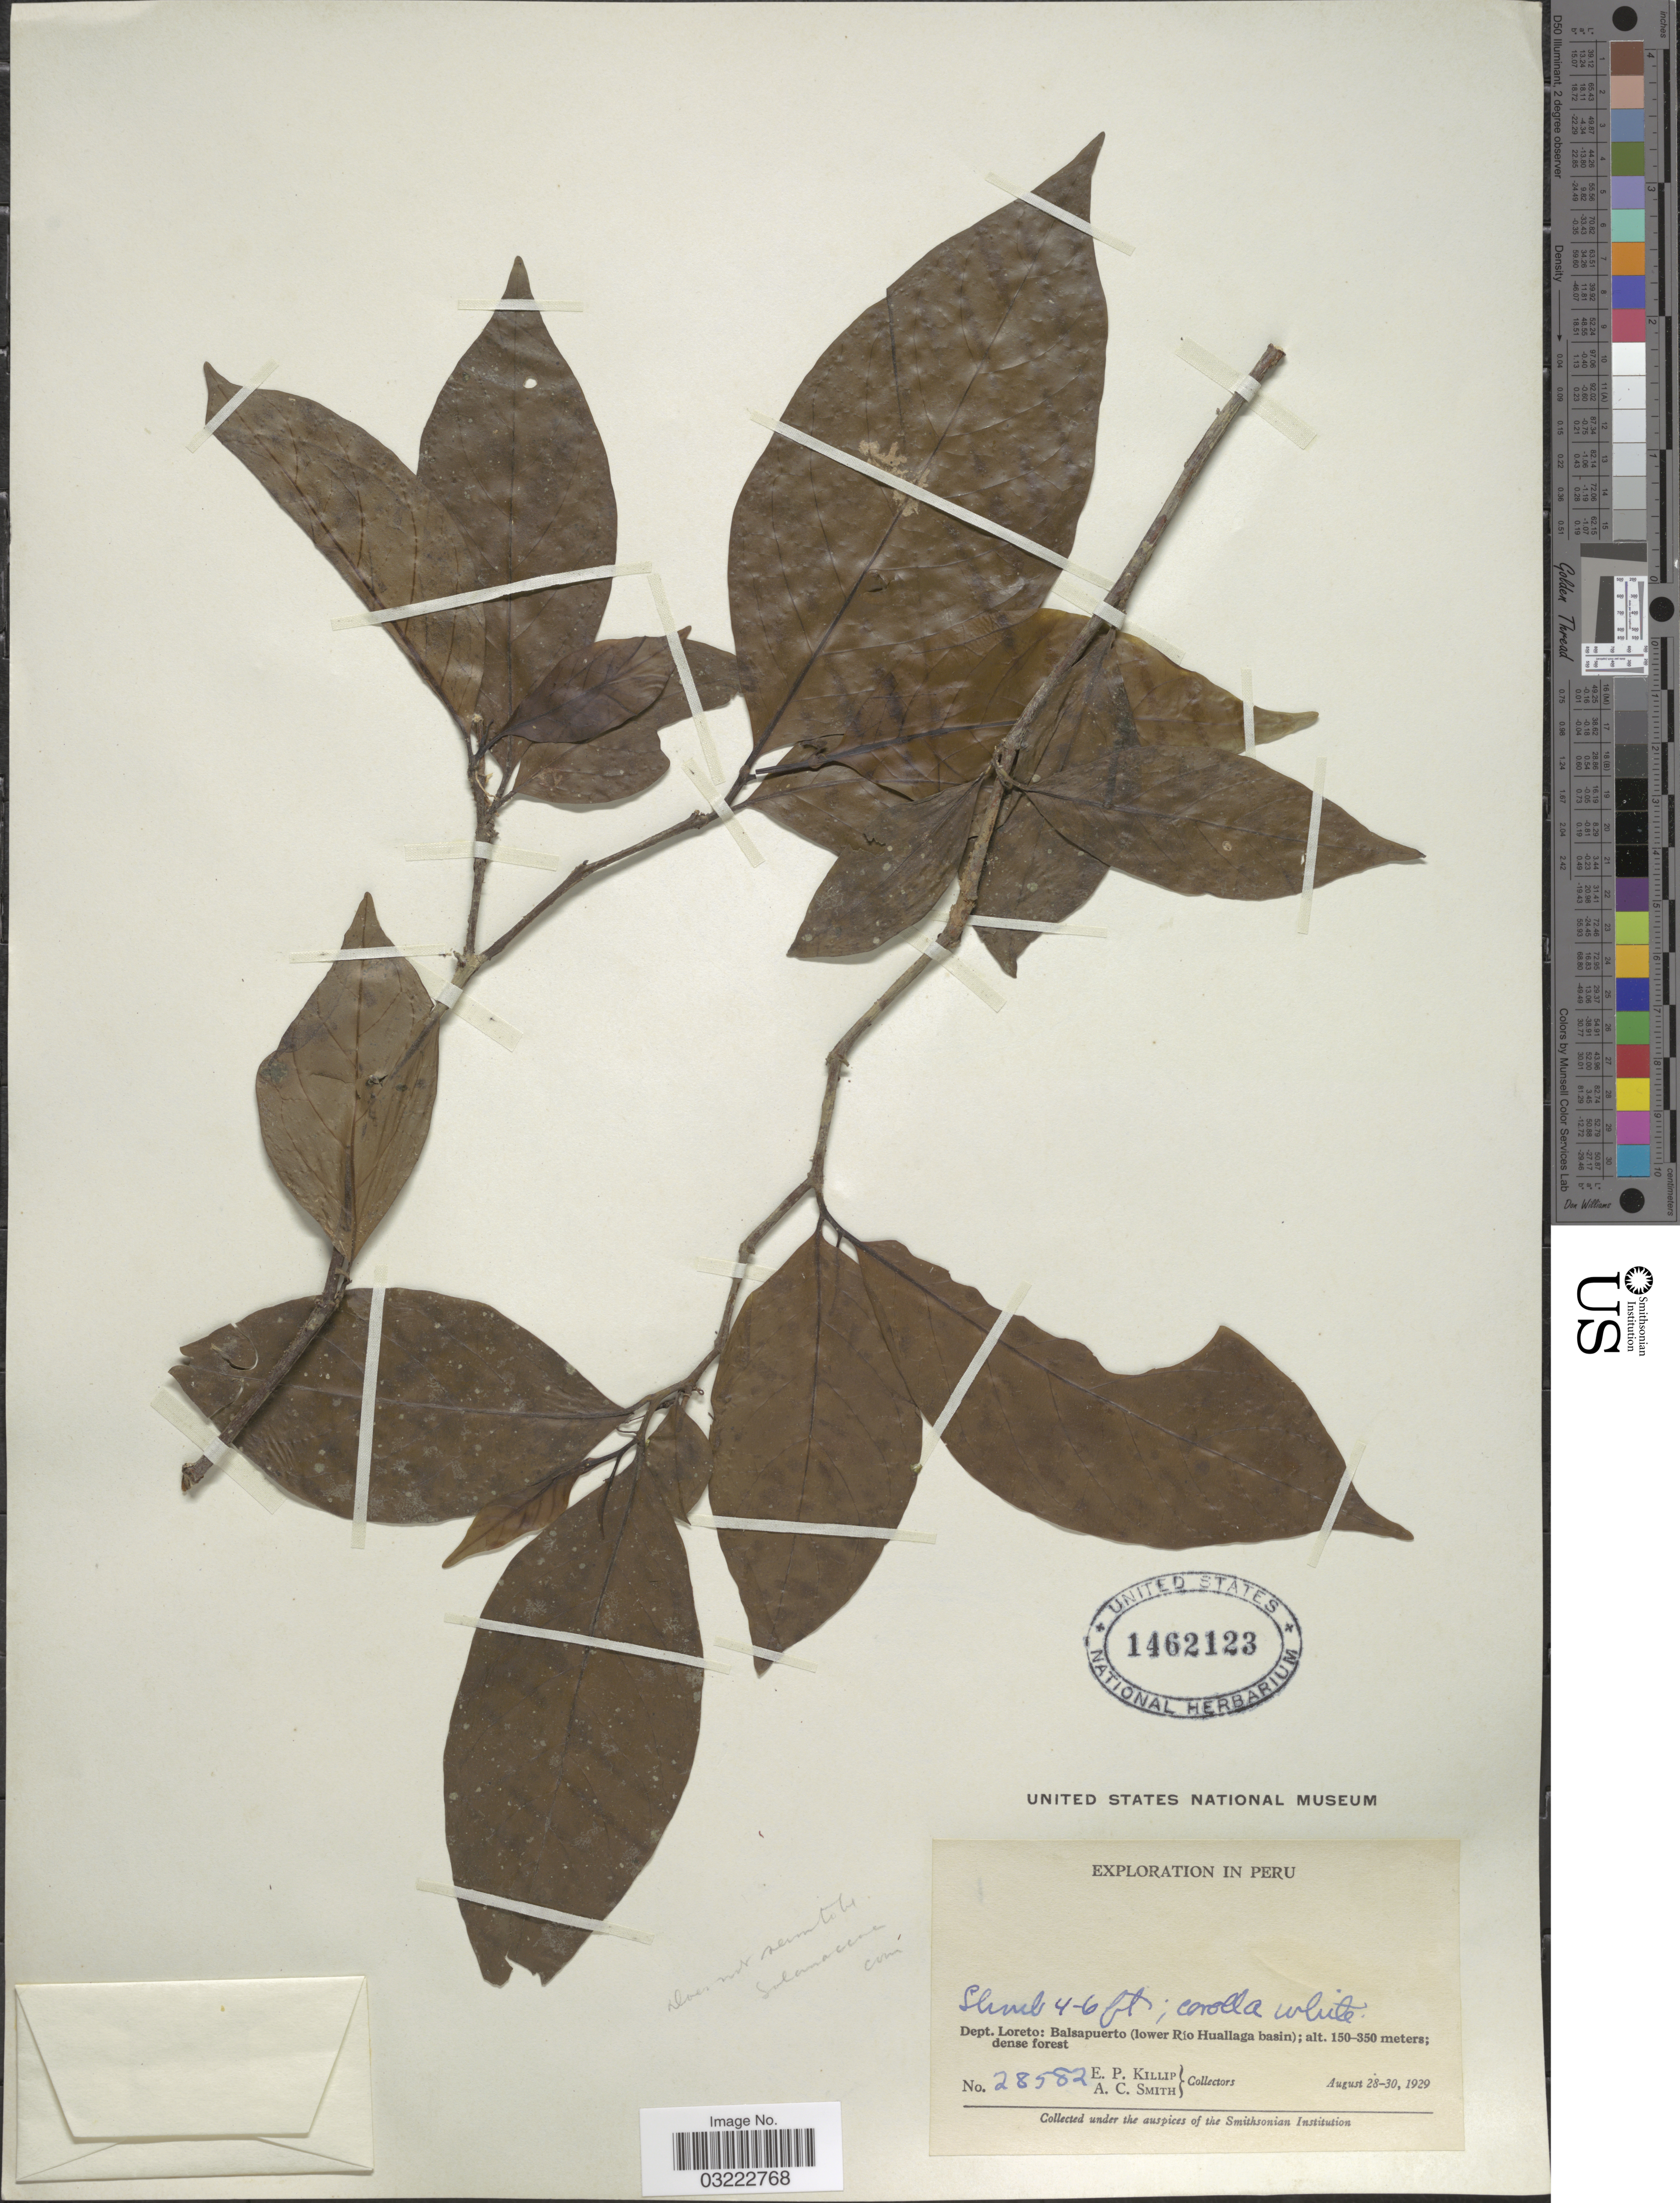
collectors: E. P. Killip & A. C. Smith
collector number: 28582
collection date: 1929-08-28/1929-08-30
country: Peru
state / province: Loreto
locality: Dept. Loreto: Balsapuerto (lower Río Huallaga basin).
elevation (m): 150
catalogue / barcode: US 1462123